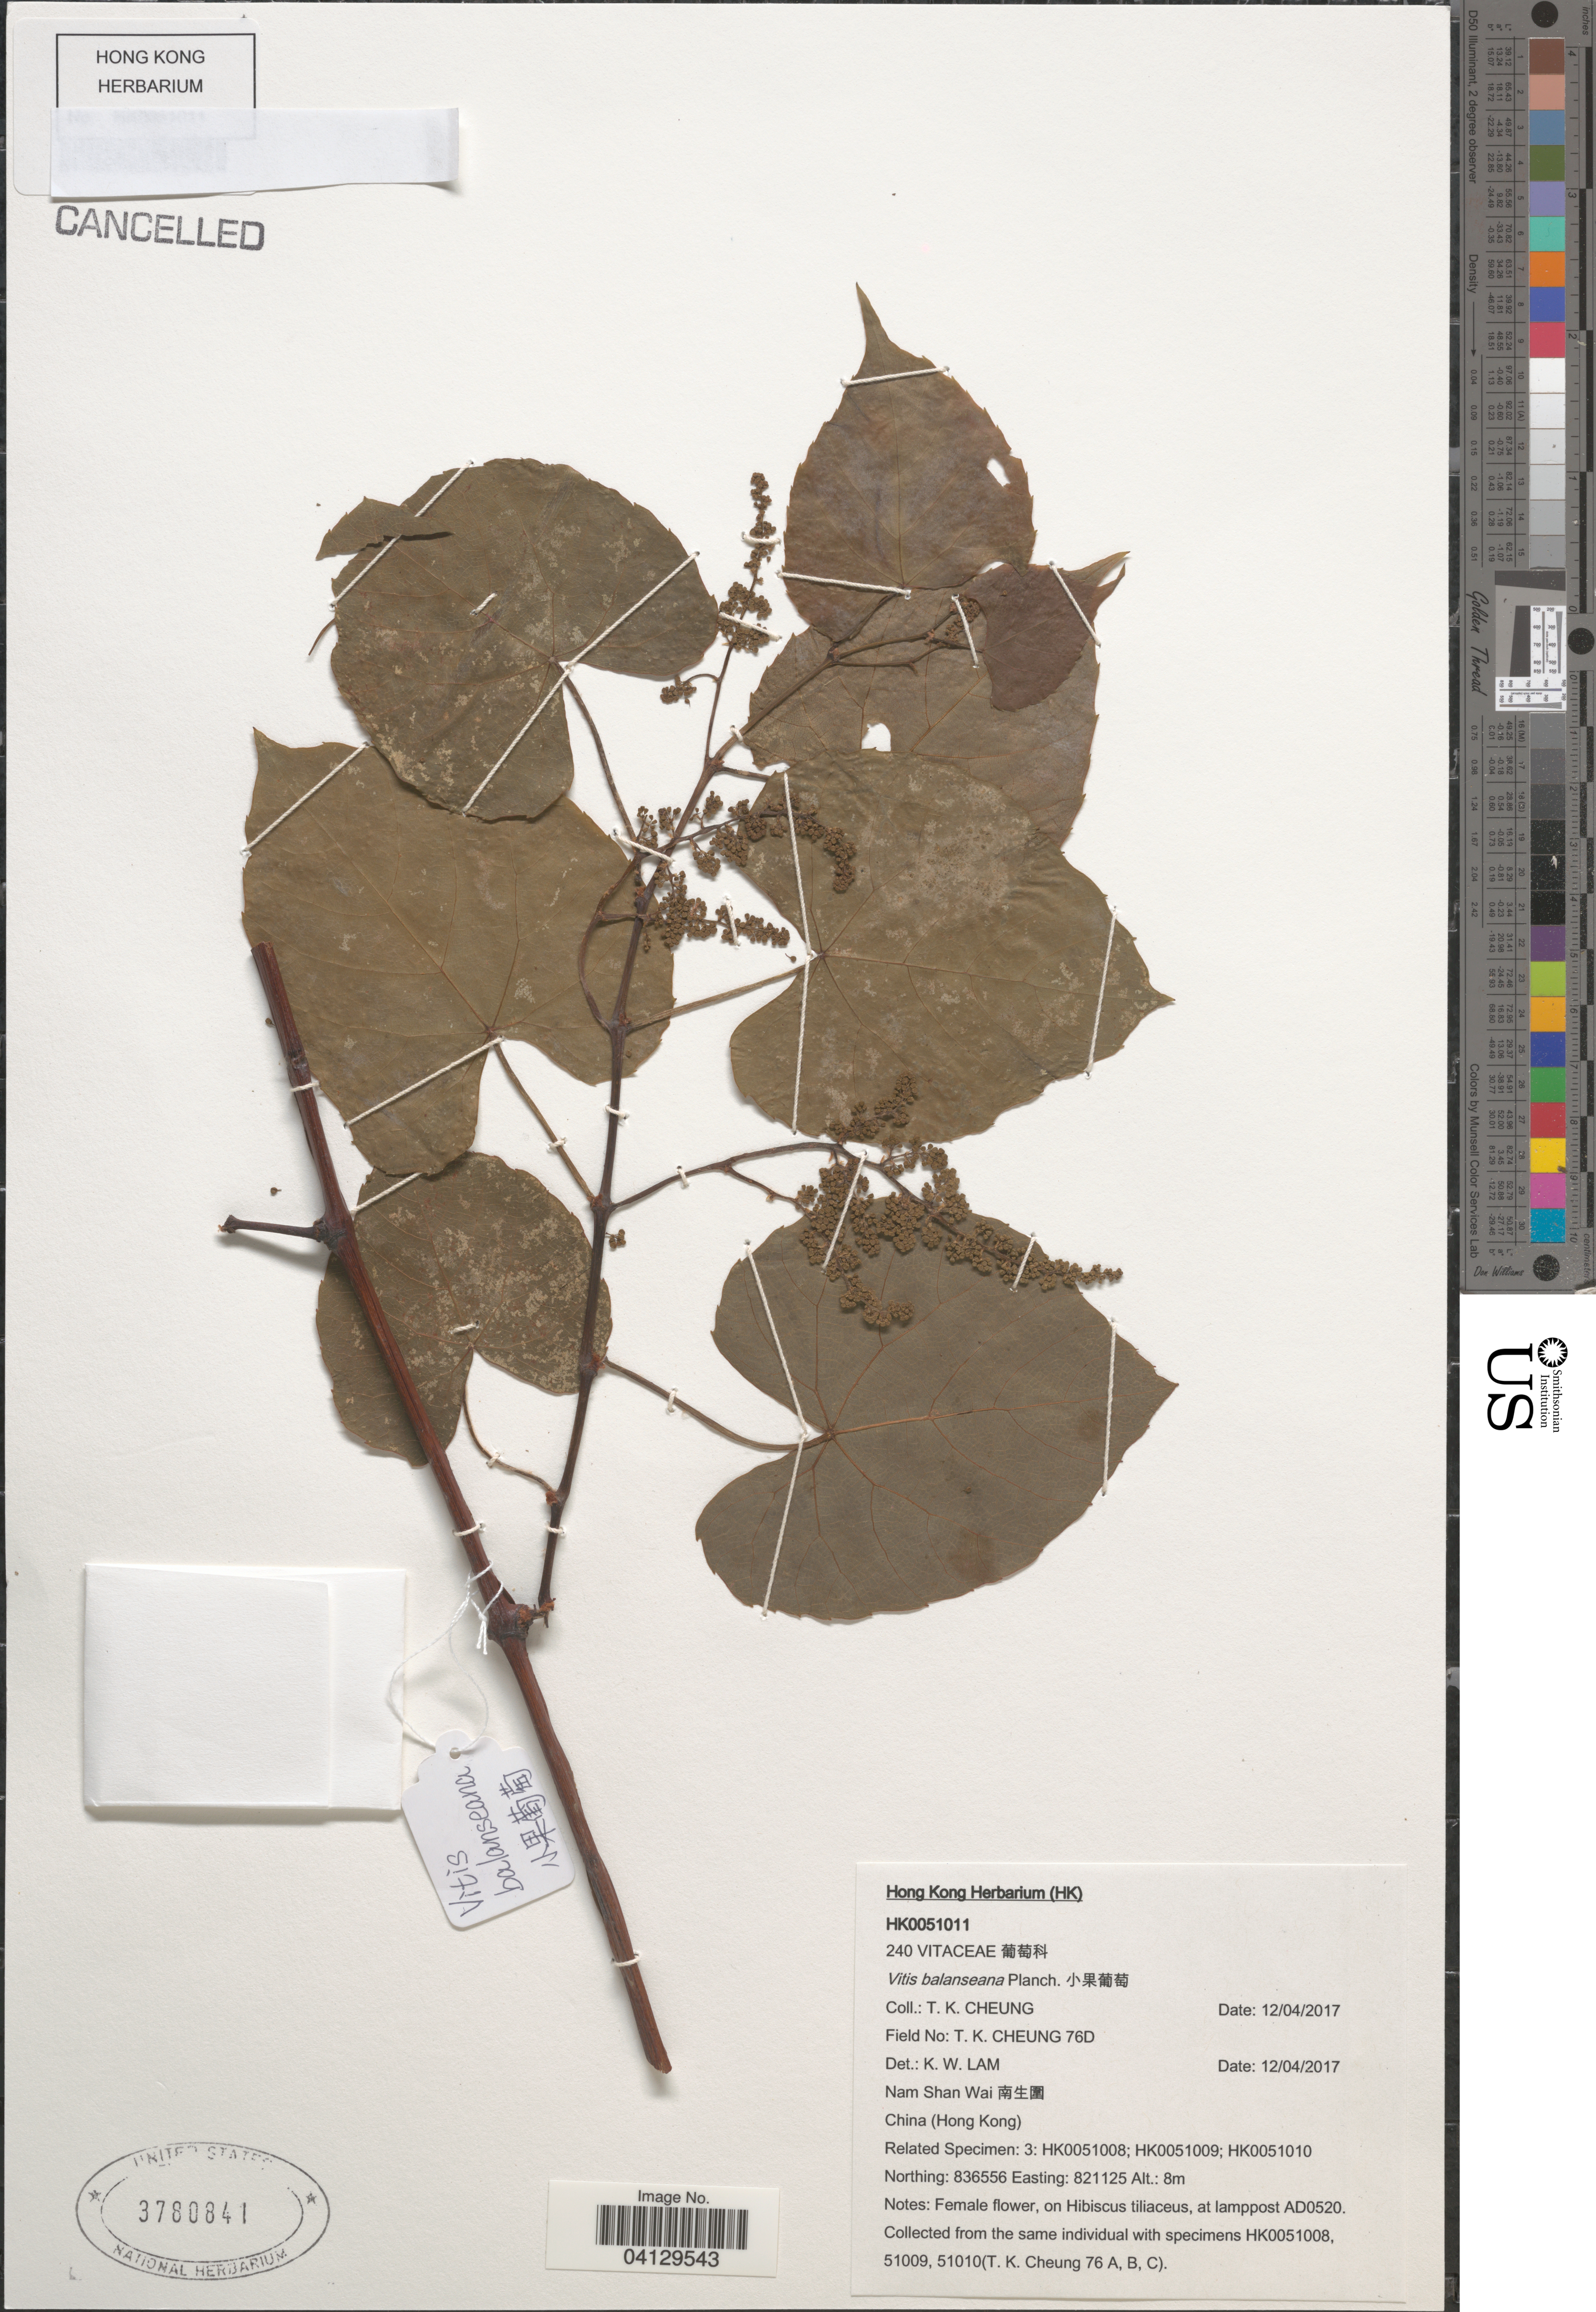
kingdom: Plantae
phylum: Tracheophyta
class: Magnoliopsida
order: Vitales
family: Vitaceae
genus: Vitis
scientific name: Vitis balansana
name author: Planch.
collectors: T. Cheung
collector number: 76D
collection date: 2017-04-12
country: China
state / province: Hong Kong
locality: Nam Shan Wai X.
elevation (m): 8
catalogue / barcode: US 3780841